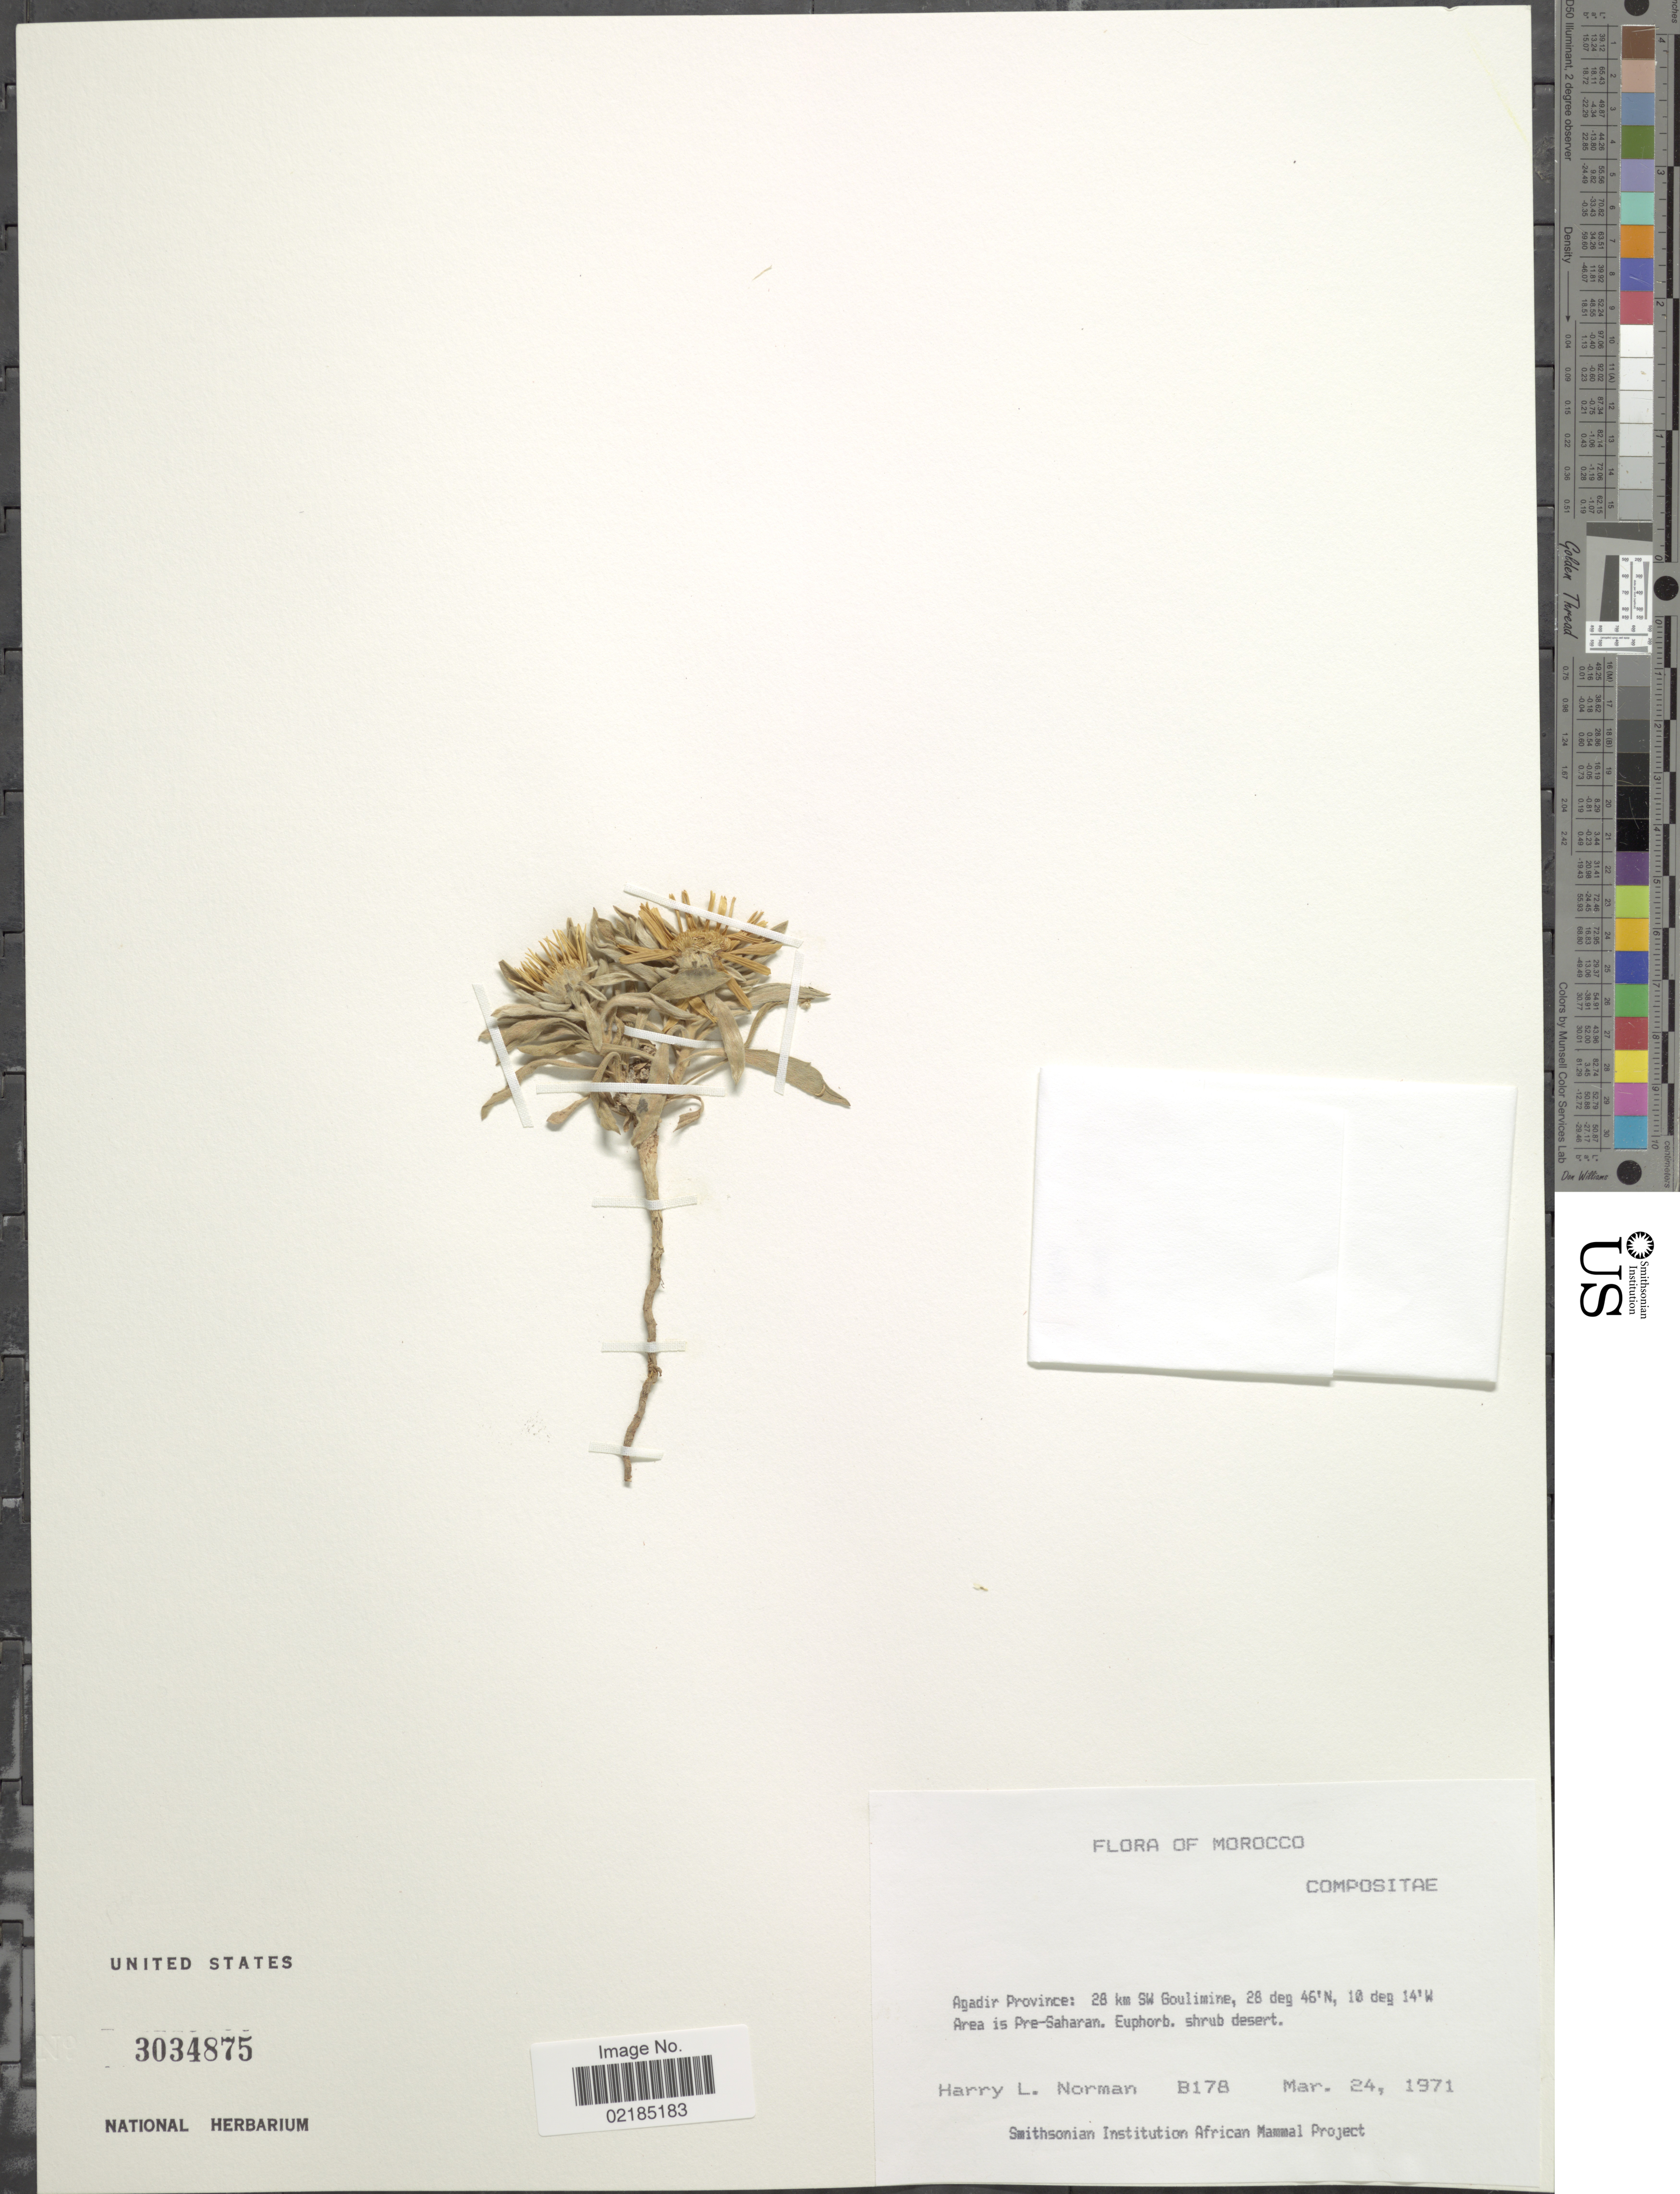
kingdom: Plantae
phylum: Tracheophyta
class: Magnoliopsida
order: Asterales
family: Asteraceae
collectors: Norman, H.L.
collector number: B178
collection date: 1971-03-24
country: Morocco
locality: Agadir Province: 28 km SW Goulimine, Area is Pre-Saharan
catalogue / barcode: US 3034875